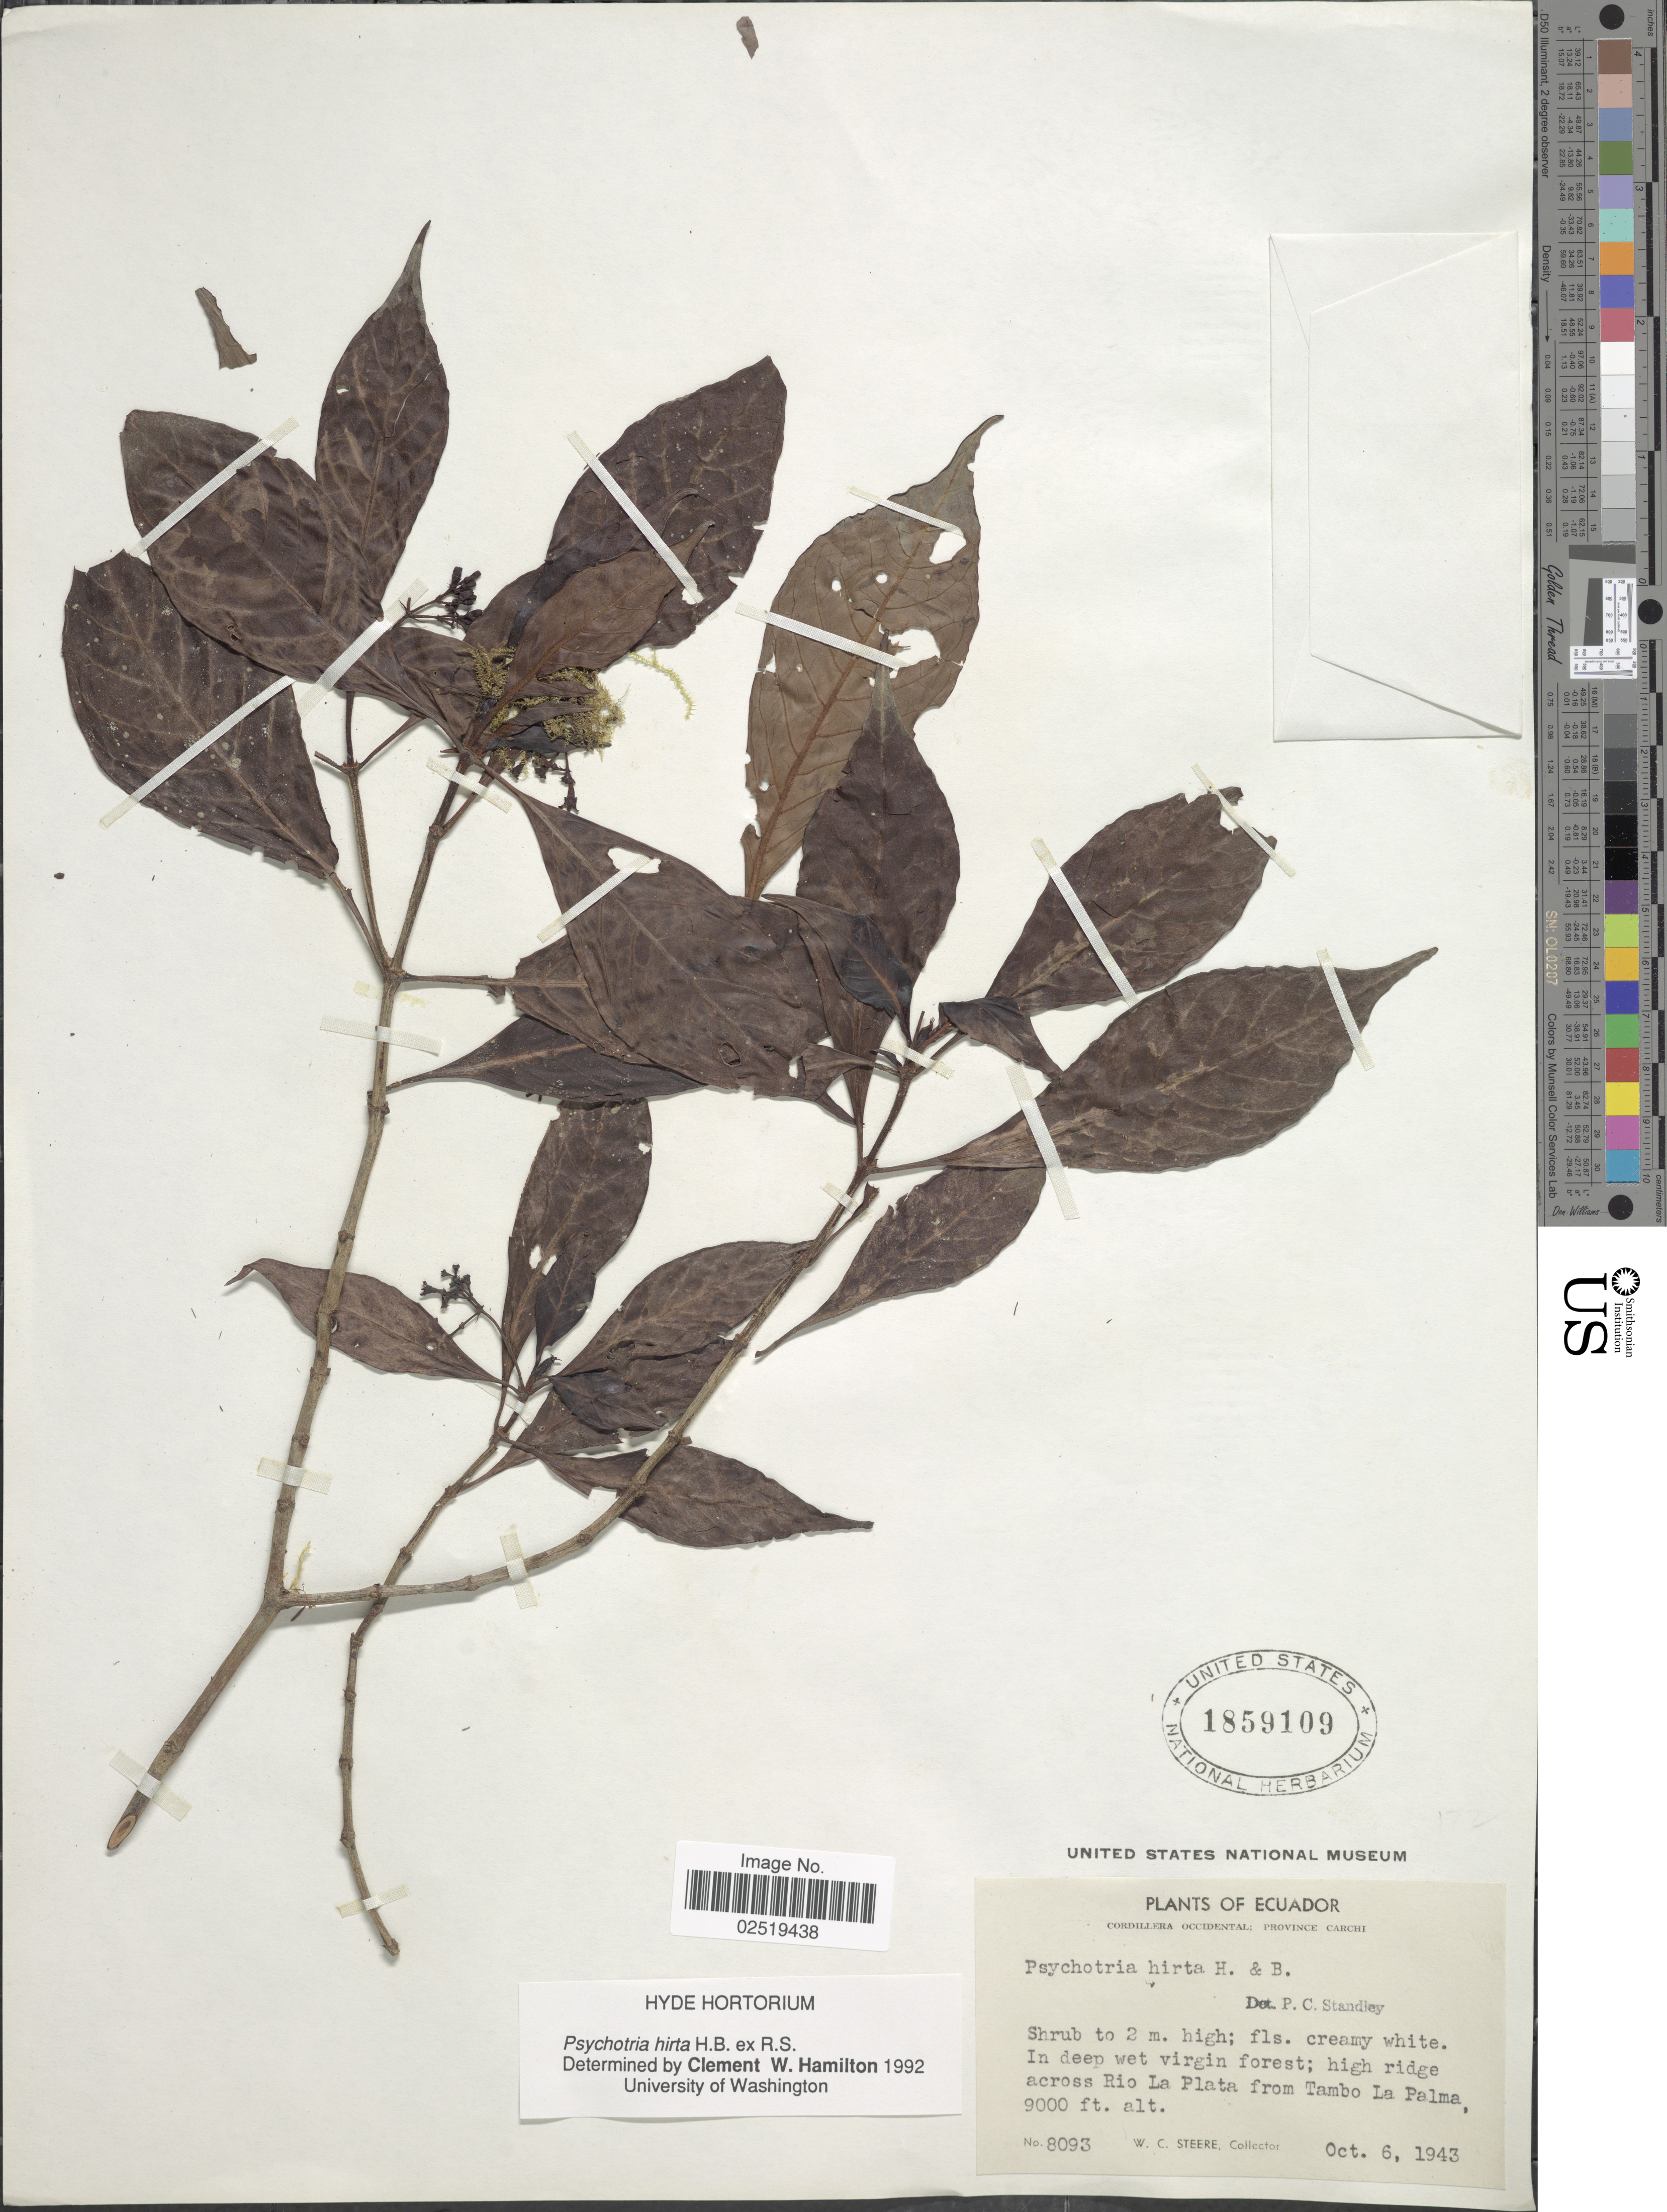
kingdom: Plantae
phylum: Tracheophyta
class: Magnoliopsida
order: Gentianales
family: Rubiaceae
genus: Psychotria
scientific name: Psychotria hirta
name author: Schult.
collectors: W. C. Steere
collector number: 8093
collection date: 1943-10-06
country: Ecuador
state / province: Carchi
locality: Cordillera Oriental, in deep virgin wet forest; high ridge across Rio La Plata from Tambo La Palma.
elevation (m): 2743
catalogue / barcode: US 1859109